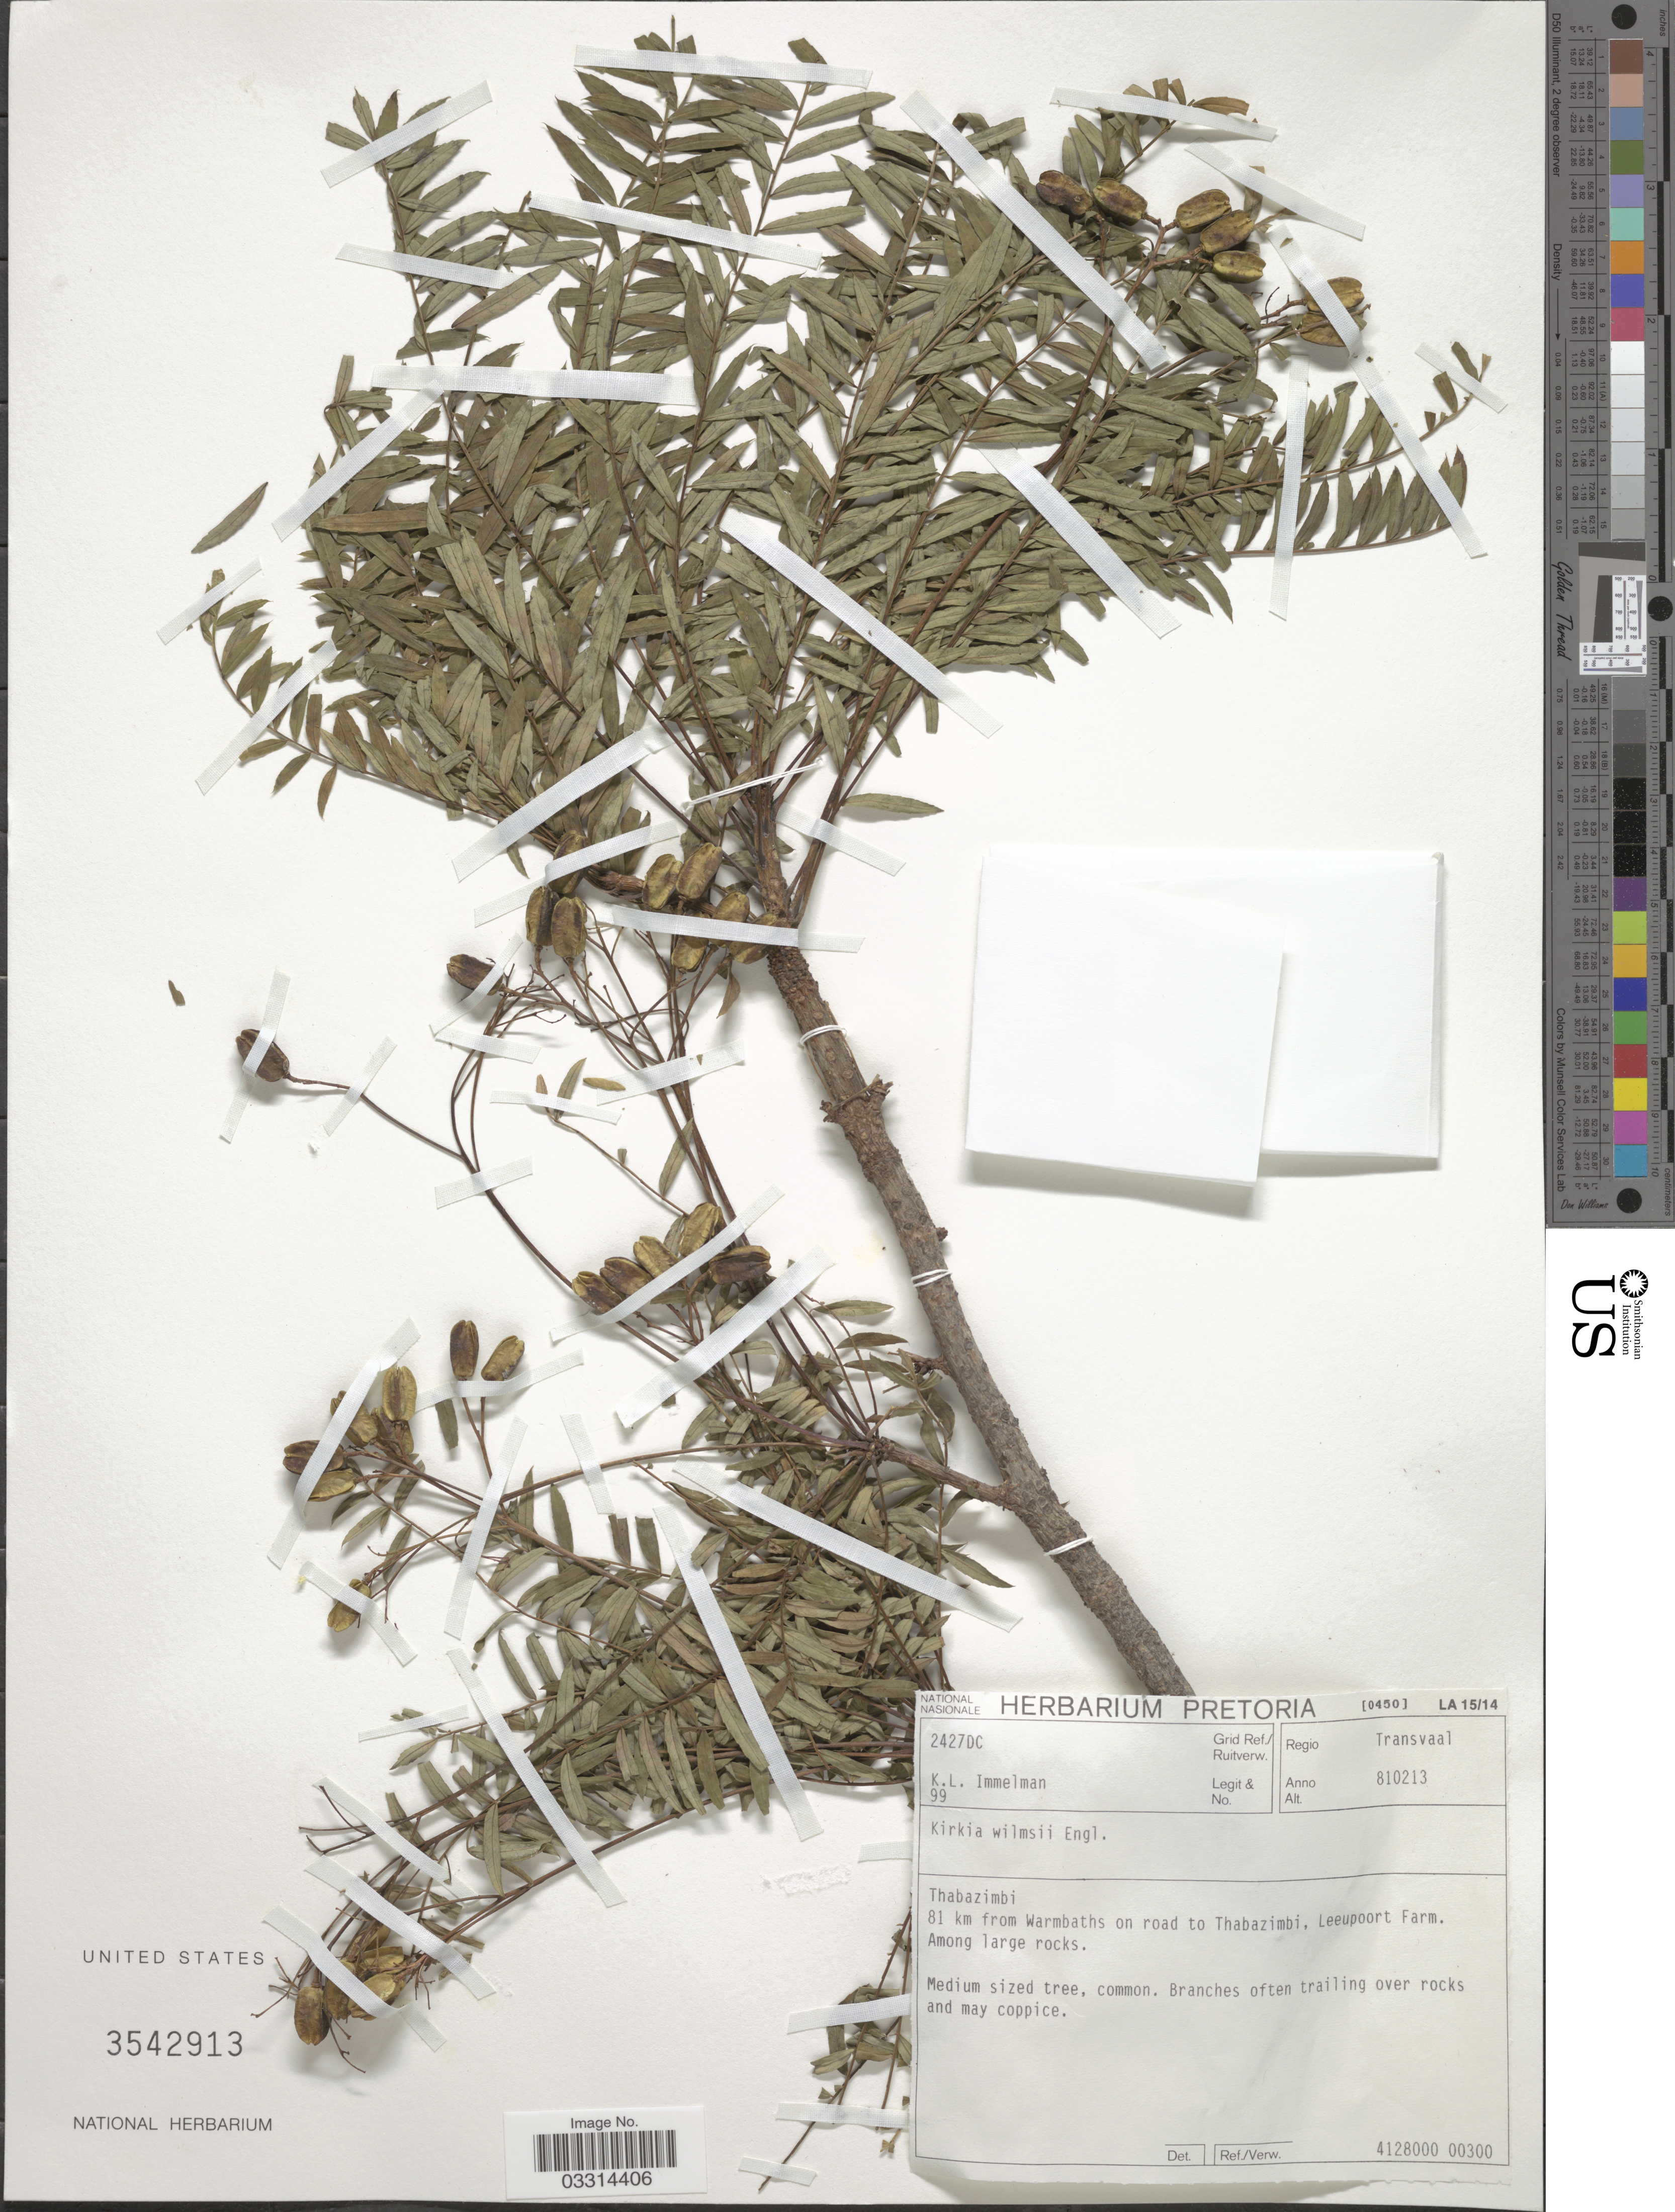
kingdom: Plantae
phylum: Tracheophyta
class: Magnoliopsida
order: Sapindales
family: Kirkiaceae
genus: Kirkia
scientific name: Kirkia wilmsii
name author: Engl.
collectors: K. L. Immelman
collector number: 99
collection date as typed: Transcribed d/m/y: 13/2/81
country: South Africa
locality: Regio Transvaal. Grid Ref./Ruitverw. 2427DC. Thabazimbi, 81 km from Warmbaths on road to Thabazimbi, Leeupoort Farm.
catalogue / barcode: US 3542913